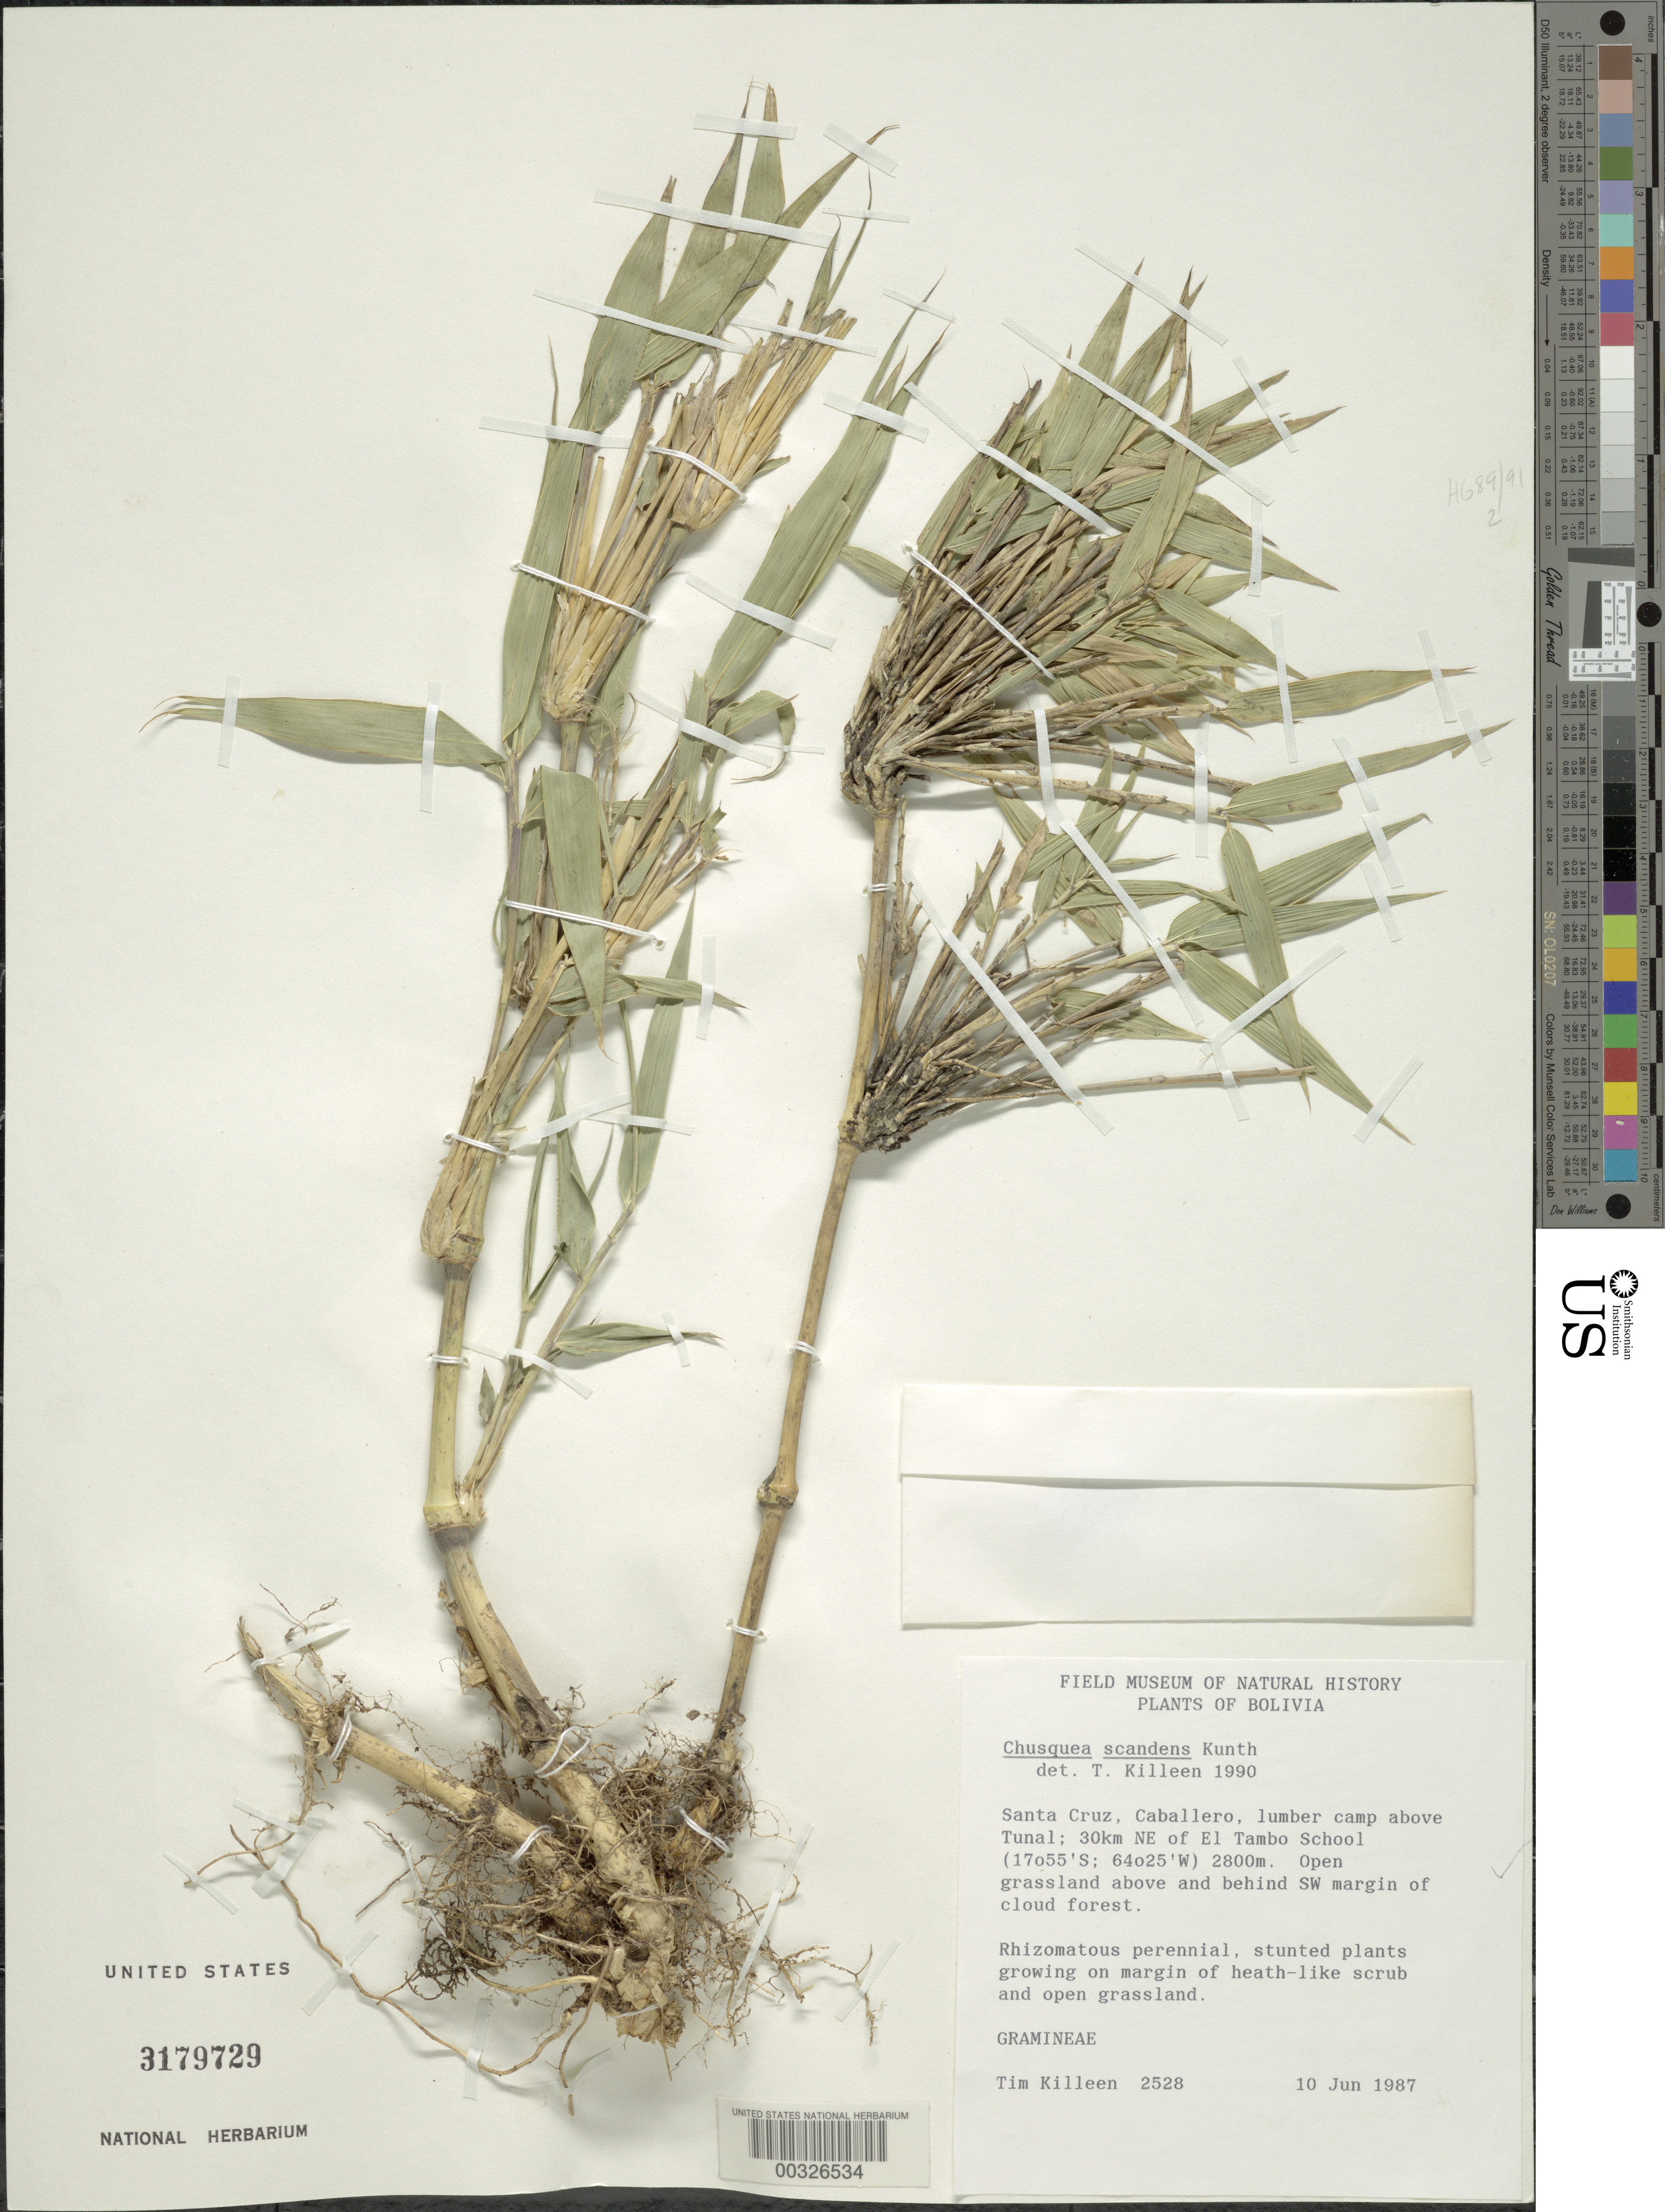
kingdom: Plantae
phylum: Tracheophyta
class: Liliopsida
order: Poales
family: Poaceae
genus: Chusquea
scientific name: Chusquea scandens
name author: Kunth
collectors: T. Killeen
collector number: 2528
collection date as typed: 10 Jun 1987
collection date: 1987-06-10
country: Bolivia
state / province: Santa Cruz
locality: Caballero, lumber camp above Tunal; 30 km NE of El Tambo school, open grassland above and below SW margin of cloud forest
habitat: Margin of scrub and open grassland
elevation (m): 2800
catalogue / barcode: US 3179729